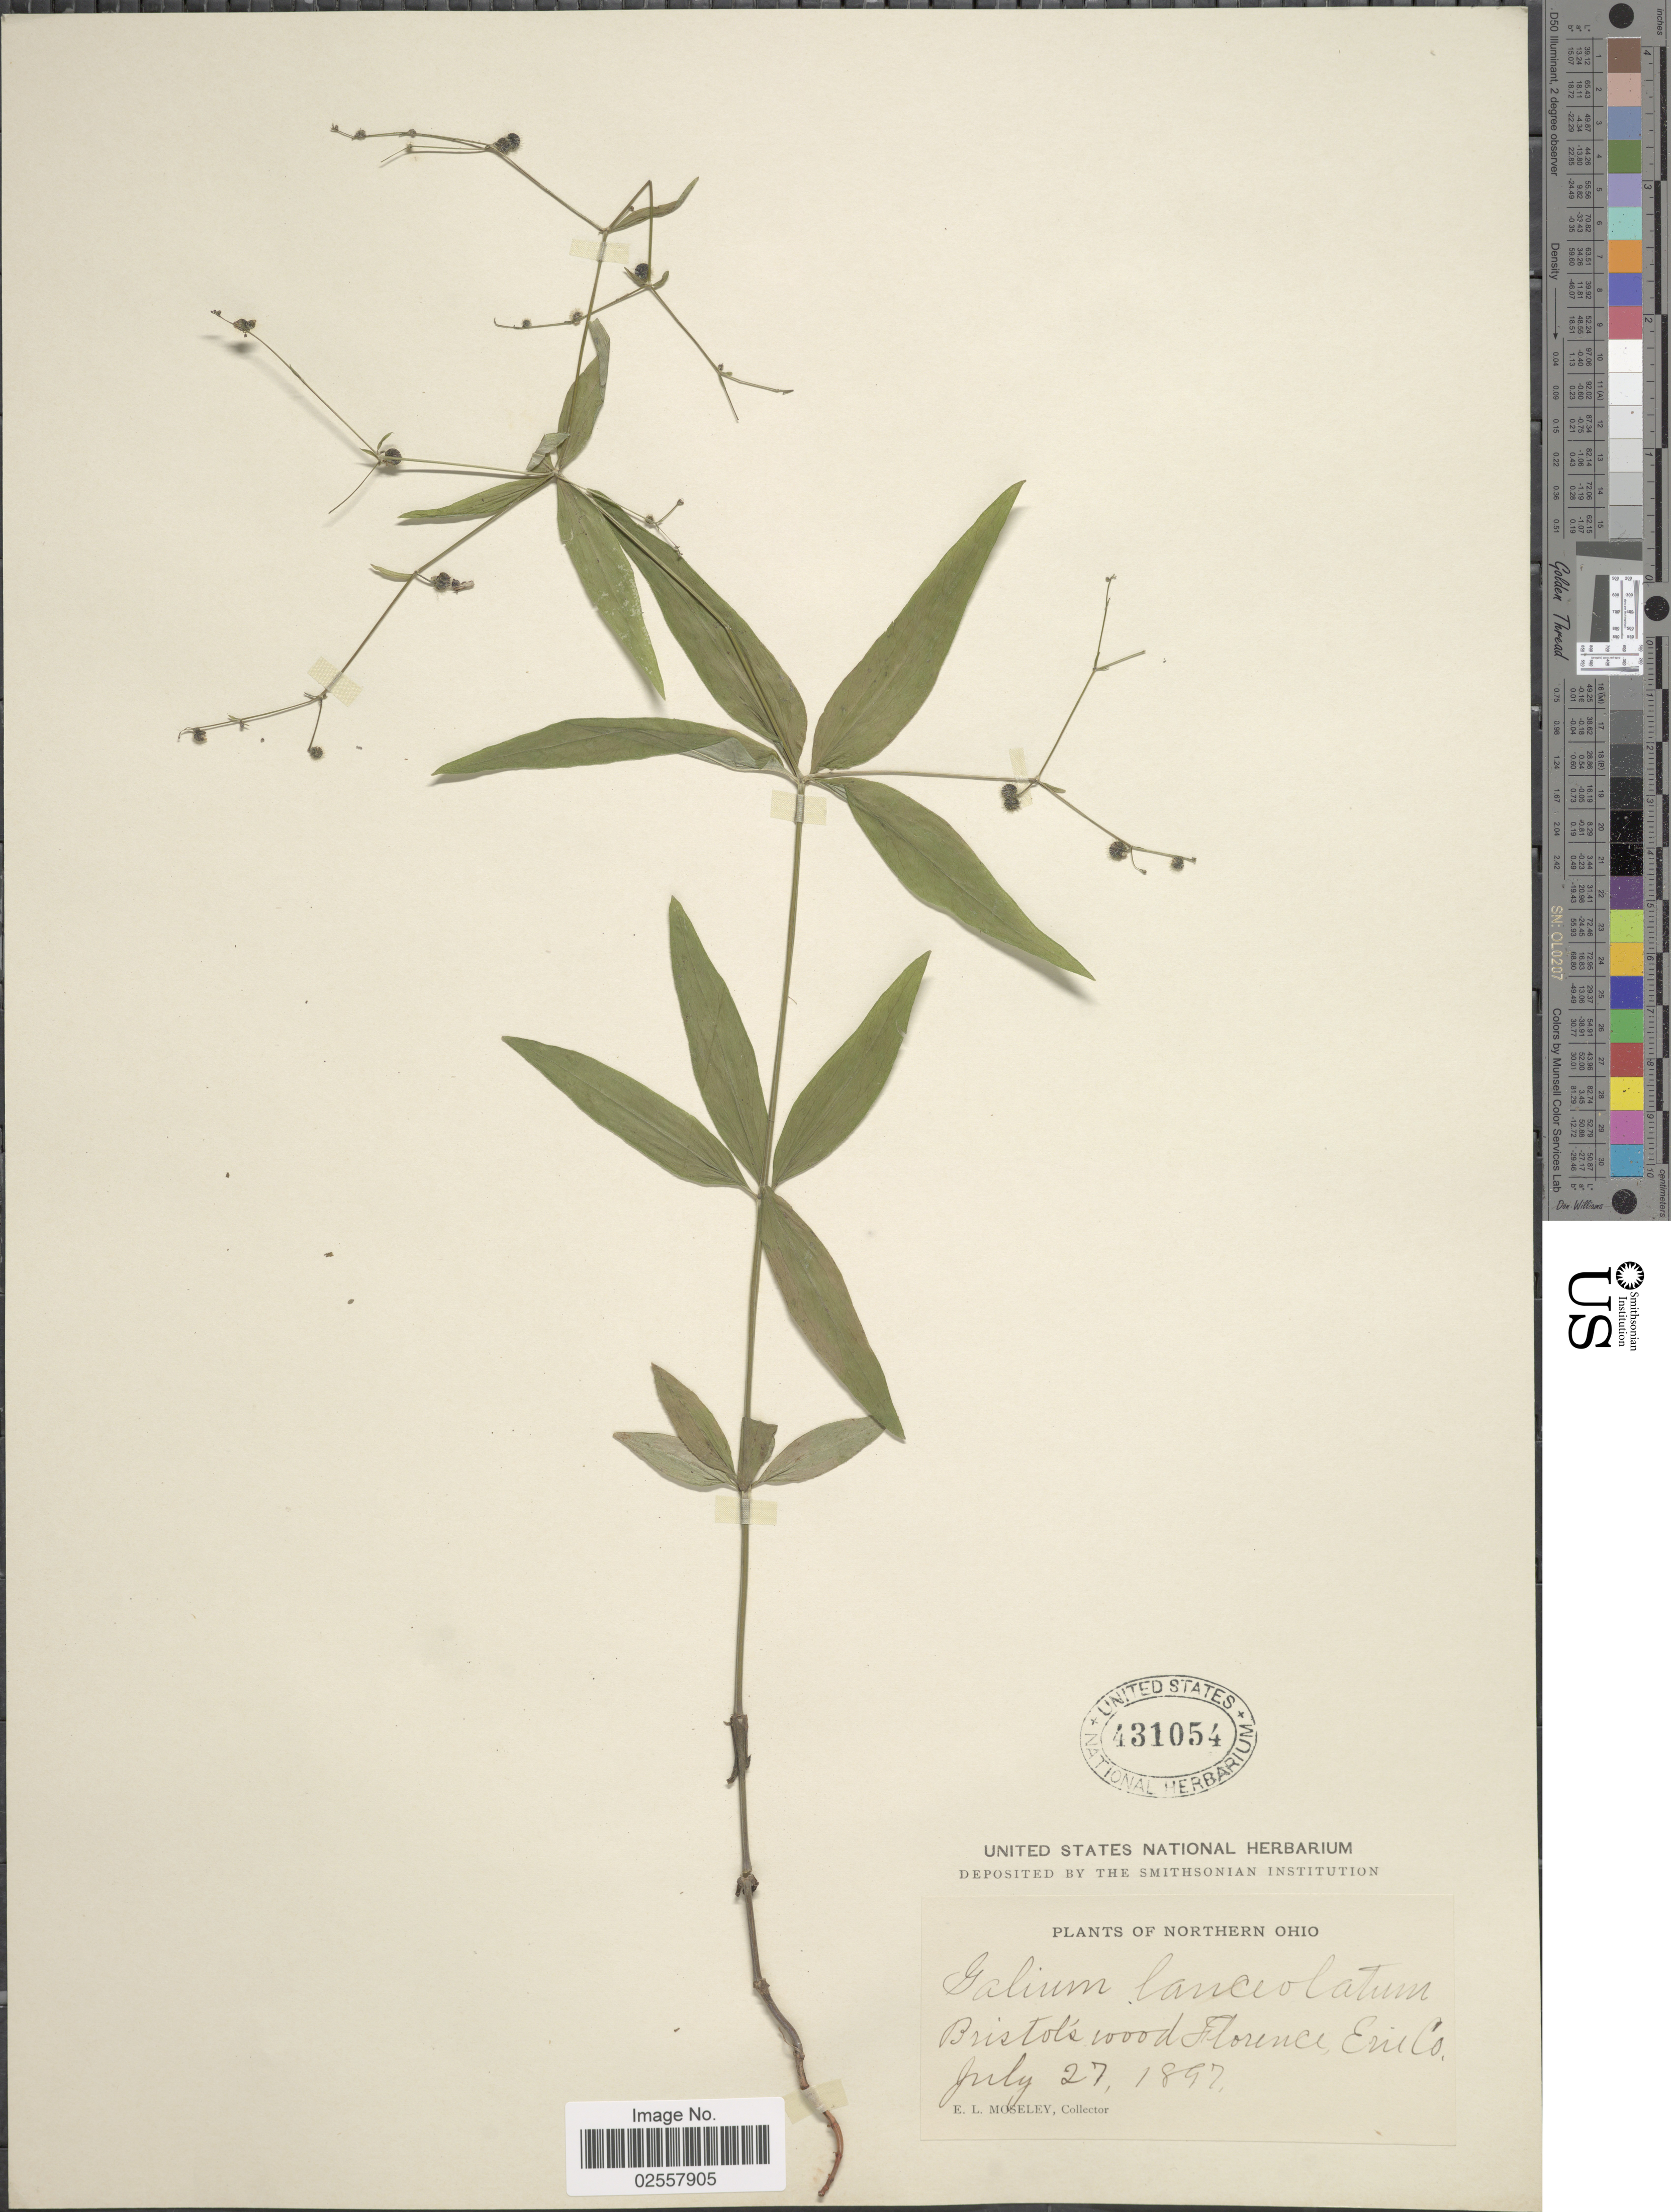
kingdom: Plantae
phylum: Tracheophyta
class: Magnoliopsida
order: Gentianales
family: Rubiaceae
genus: Galium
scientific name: Galium lanceolatum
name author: (Torr. & A. Gray) Torr.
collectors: E. Moseley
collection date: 1897-07-27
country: United States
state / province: Ohio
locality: Northern Ohio, Bristol's wood Florence, Erie Co.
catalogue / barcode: US 431054